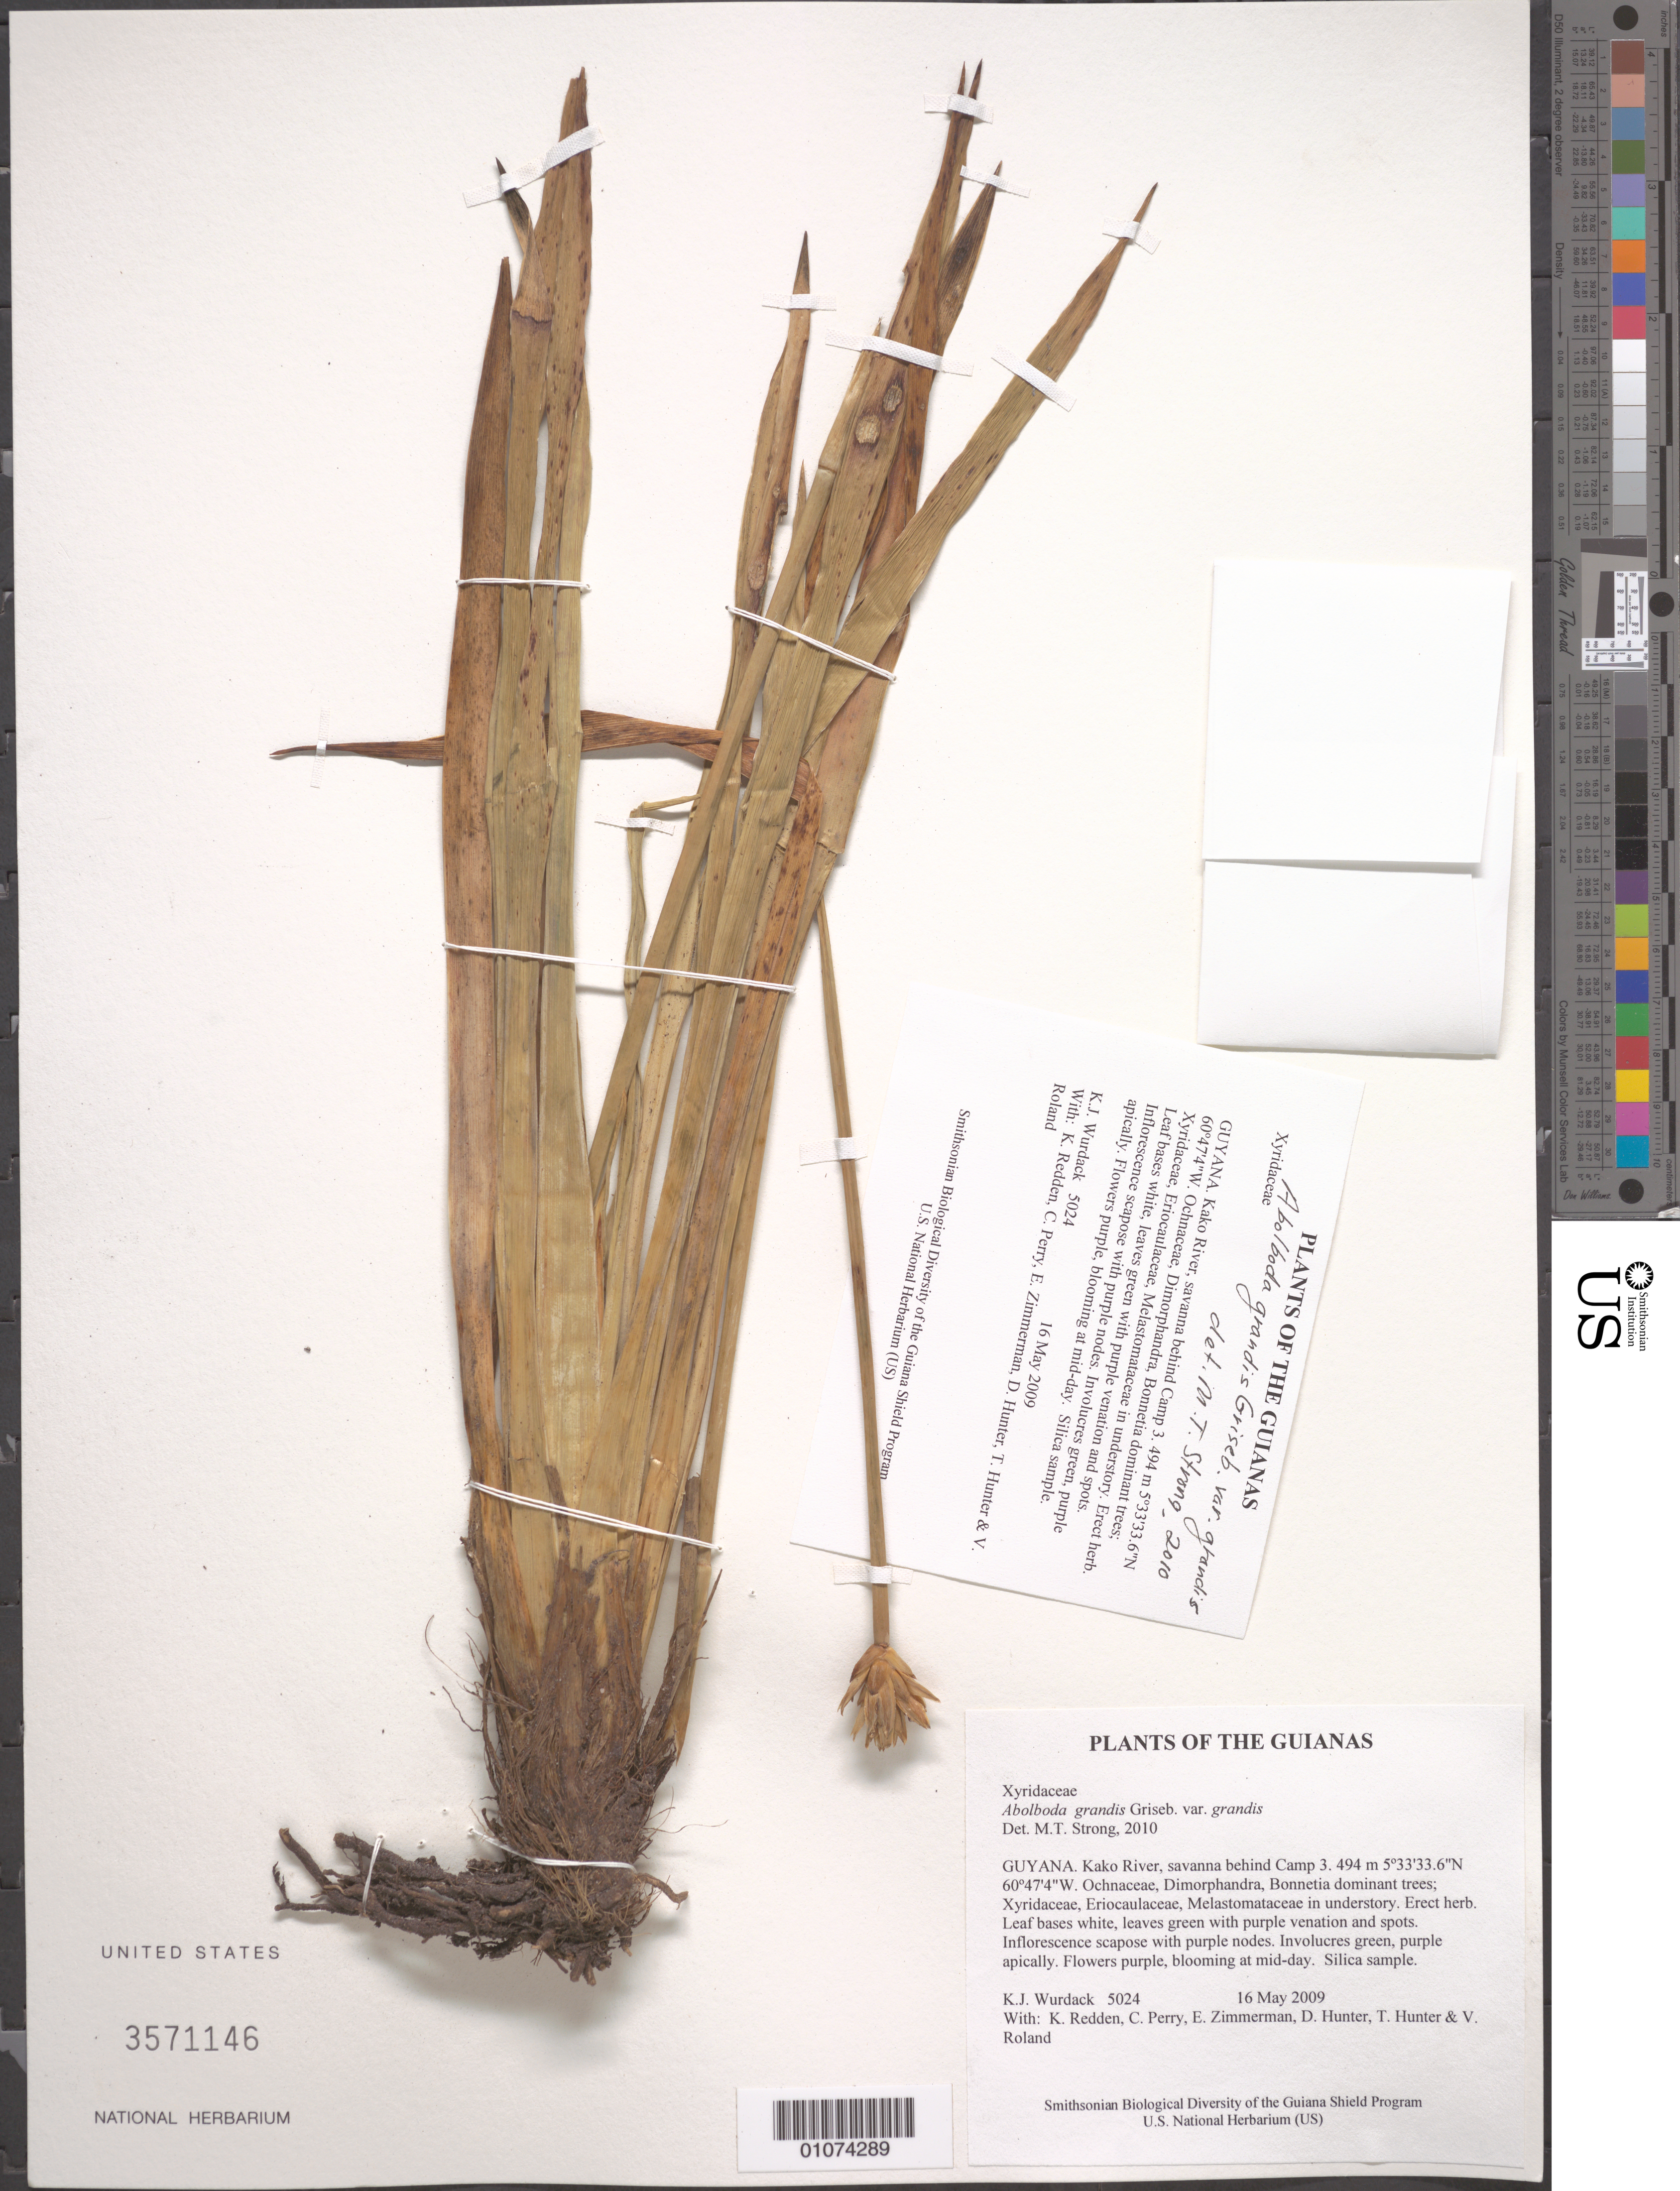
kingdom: Plantae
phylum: Tracheophyta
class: Liliopsida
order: Poales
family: Xyridaceae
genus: Abolboda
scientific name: Abolboda grandis var. grandis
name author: Griseb.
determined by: Strong, M. T., (US), Smithsonian Institution - National Museum of Natural History (UNITED STATES)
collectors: K. Wurdack, K. M. Redden, C. Perry, E. Zimmerman, D. Hunter, T. Hunter & V. Roland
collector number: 5024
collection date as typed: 16 May 2009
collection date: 2009-05-16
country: Guyana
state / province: Cuyuni-Mazaruni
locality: Kako River, savanna behind Camp 5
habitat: Ochnaceae, Dimorphandra, Bonnetia dominant trees; Xyridaceae, Eriocaulaceae, Melastomataceae in understory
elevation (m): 494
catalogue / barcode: US 3571146